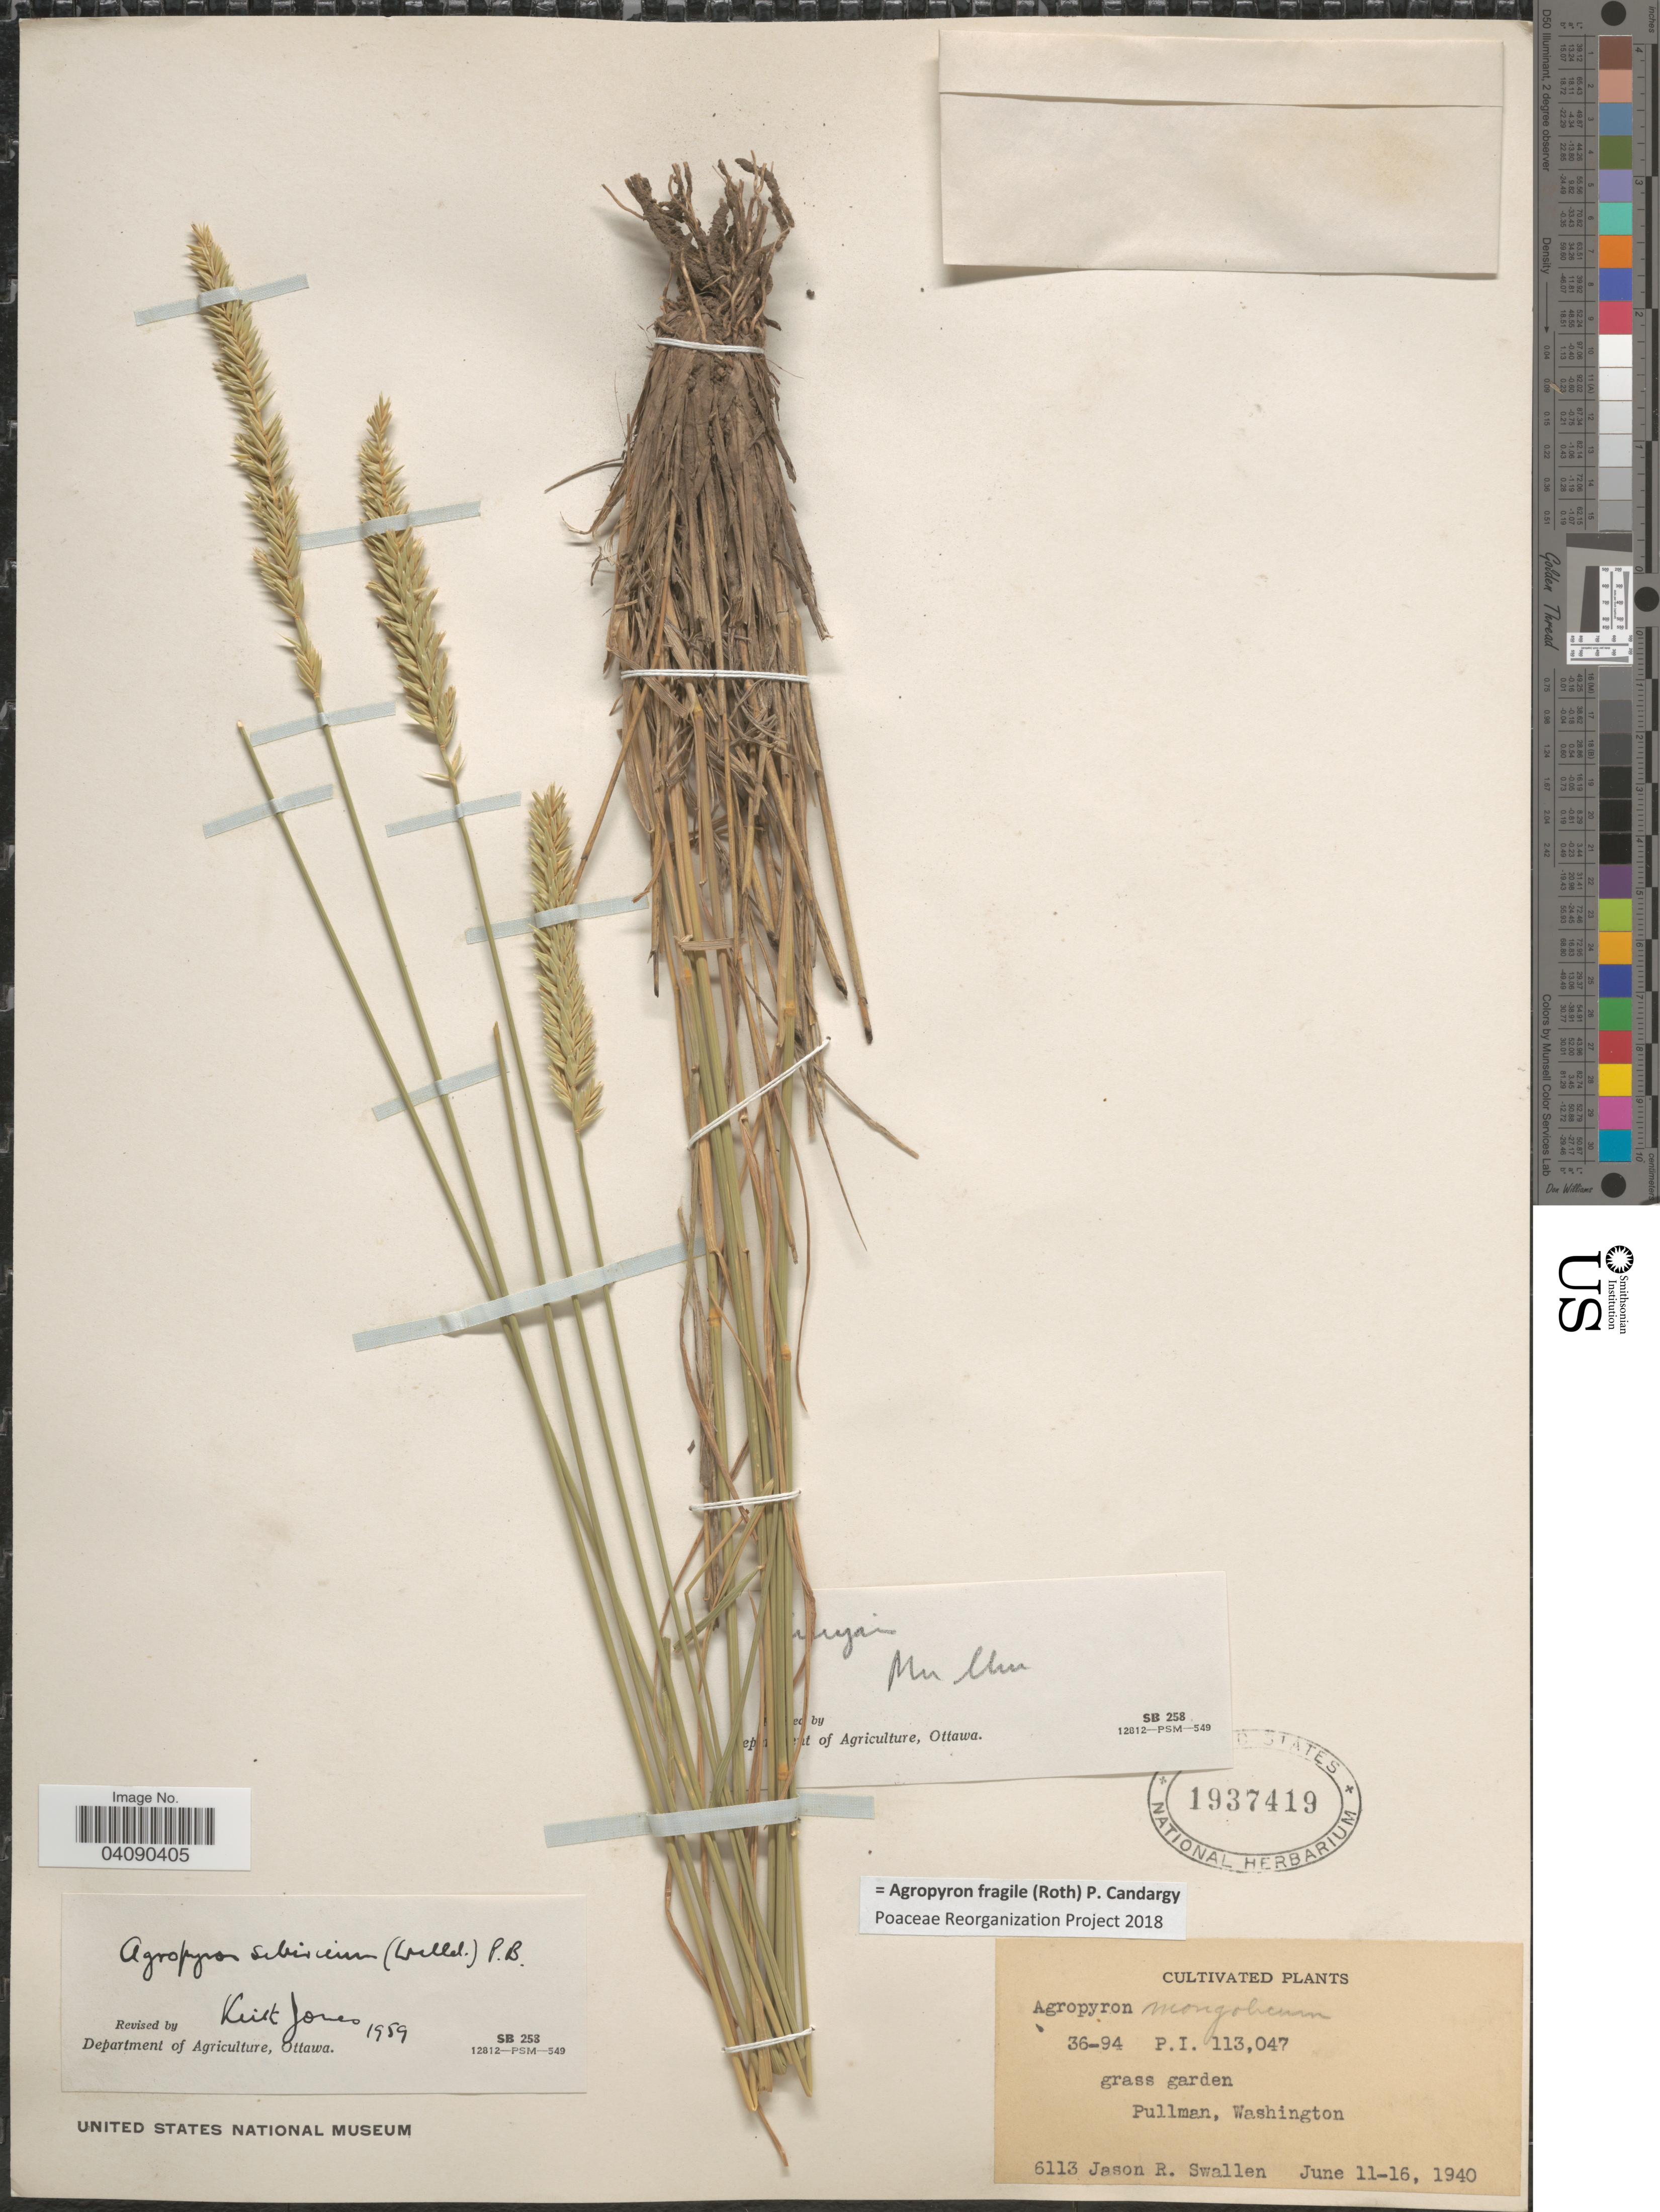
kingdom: Plantae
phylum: Tracheophyta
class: Liliopsida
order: Poales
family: Poaceae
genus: Agropyron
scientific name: Agropyron fragile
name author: (Roth) Candargy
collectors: J. R. Swallen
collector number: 6113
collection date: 1940-06-11/1940-06-16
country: United States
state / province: Washington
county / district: Whitman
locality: Grass garden. Pullman.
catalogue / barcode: US 1937419